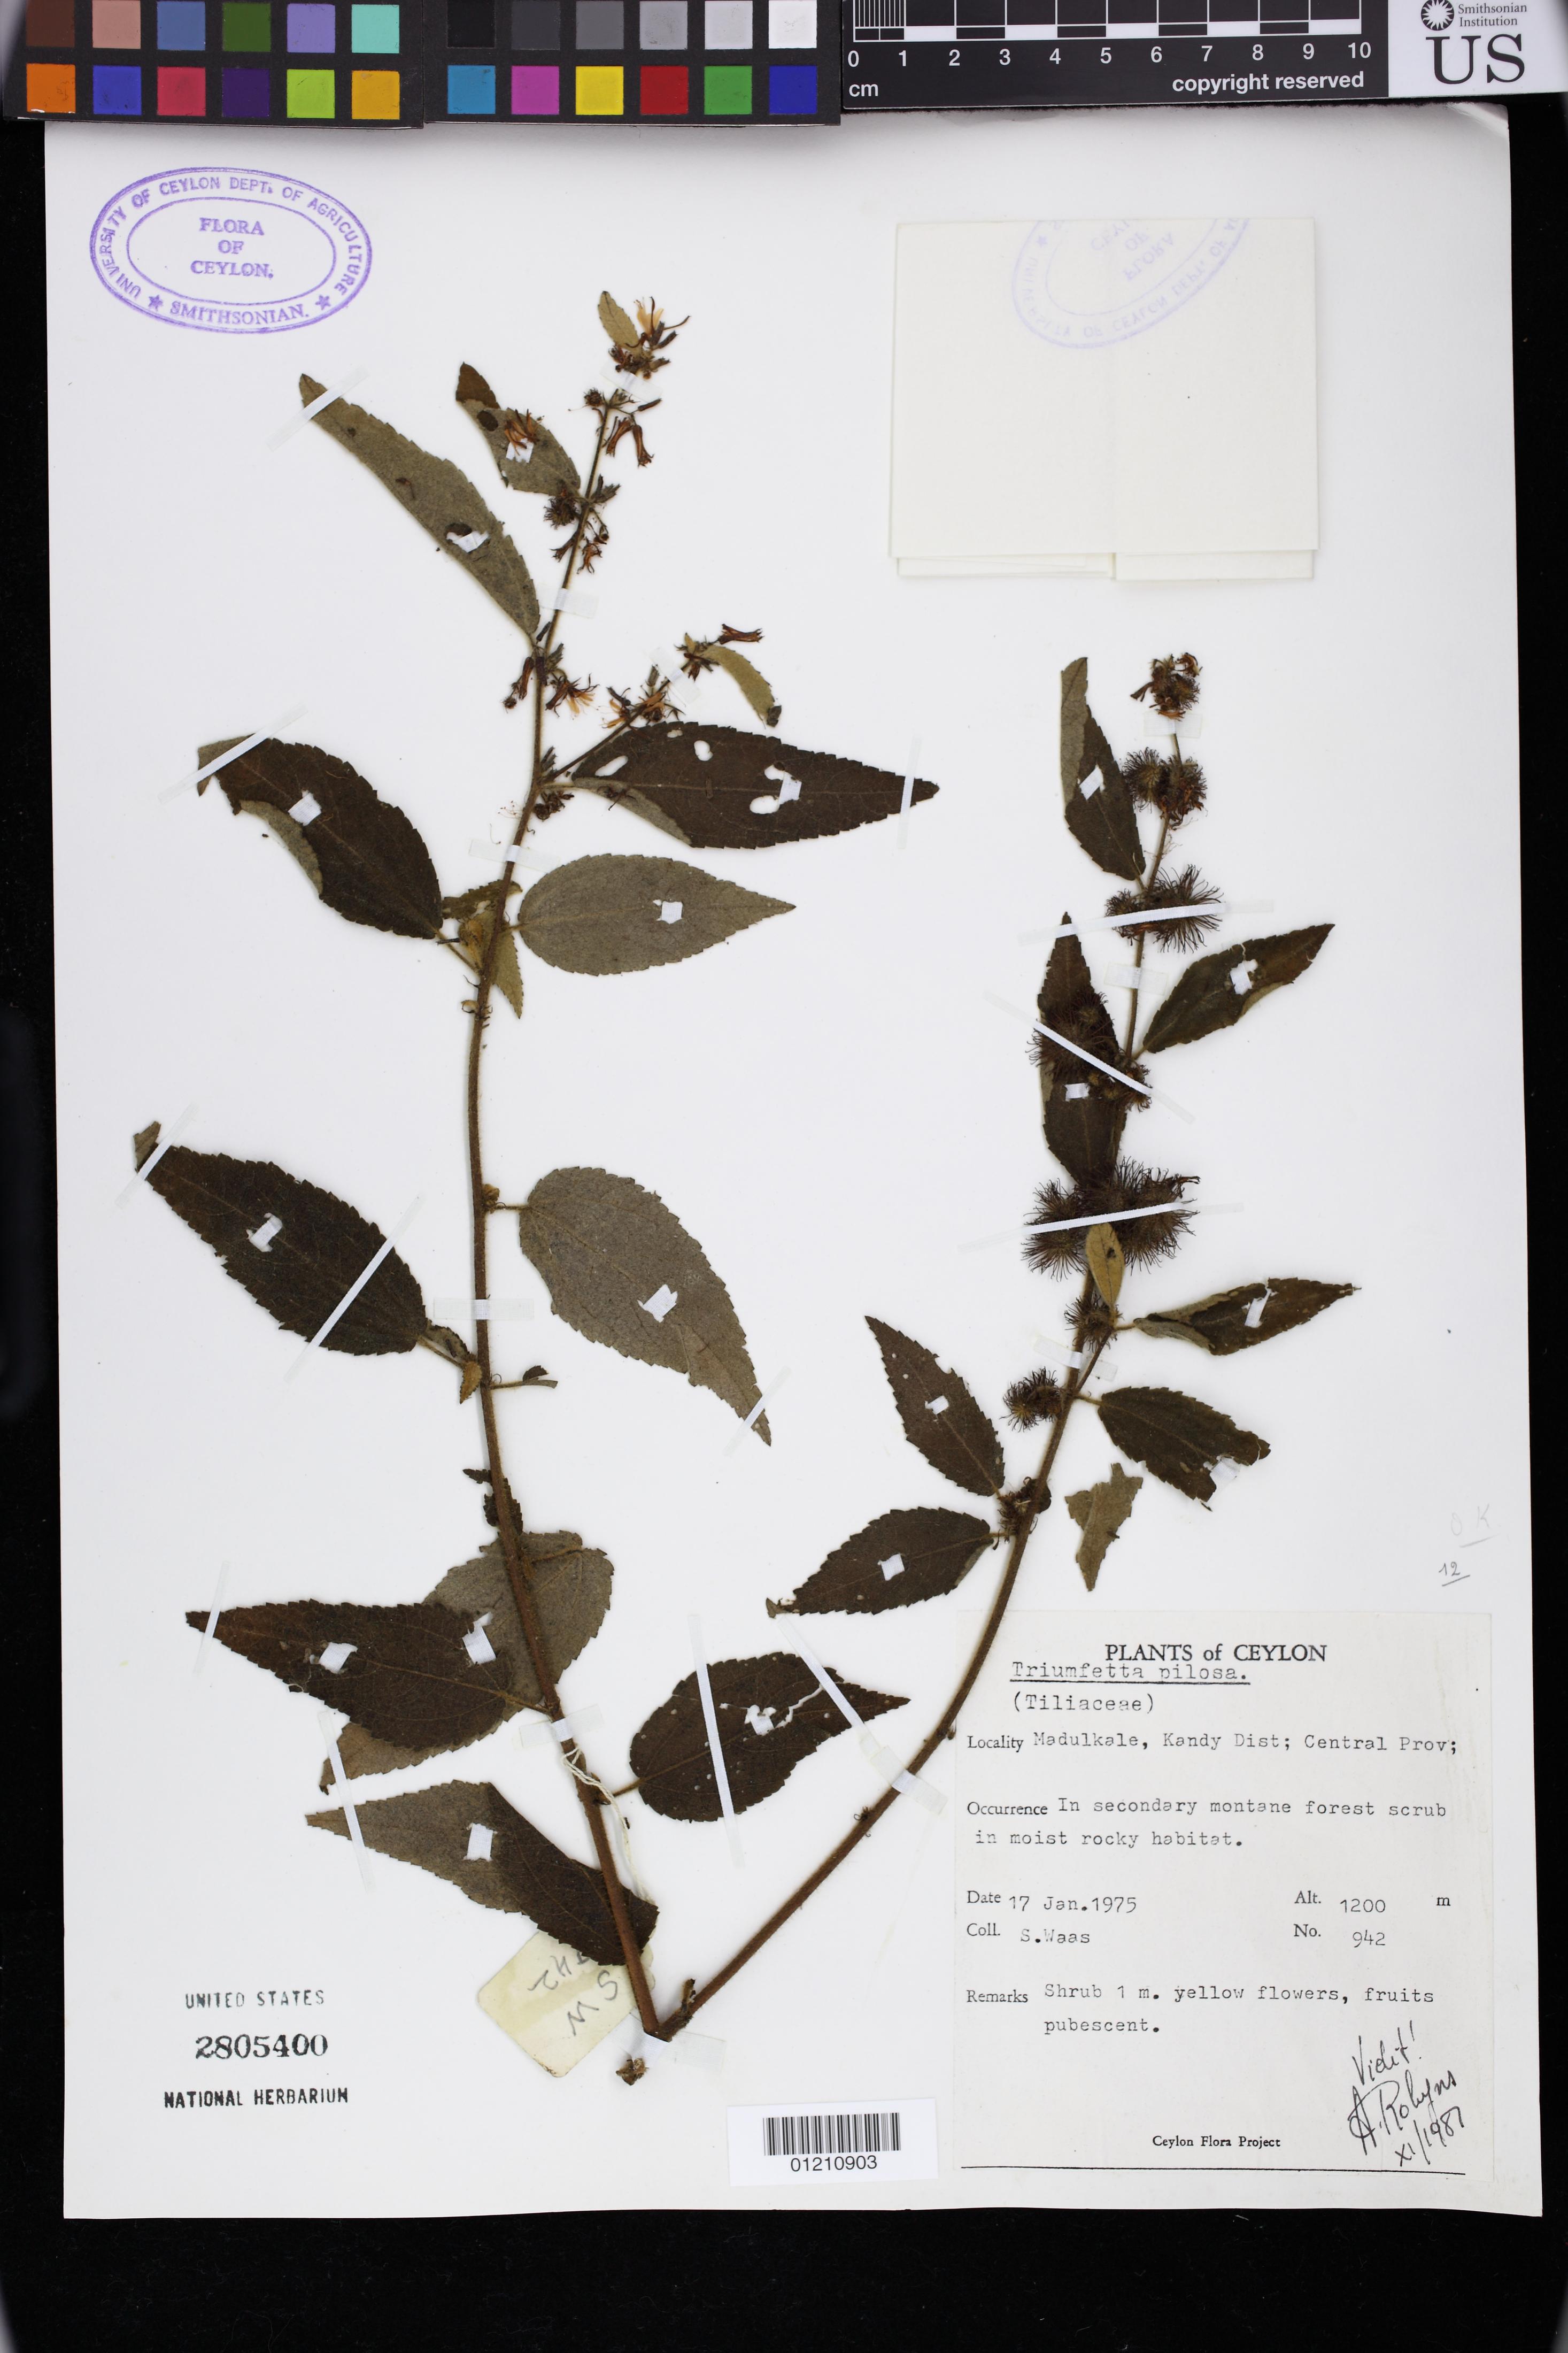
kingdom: Plantae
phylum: Tracheophyta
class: Magnoliopsida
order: Malvales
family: Malvaceae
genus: Triumfetta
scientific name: Triumfetta pilosa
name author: Roth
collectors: S. Waas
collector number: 942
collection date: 1975-01-17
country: Sri Lanka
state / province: Central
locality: Madulkale, Kandy Dist;Central Prov;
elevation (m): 1200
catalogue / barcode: US 2805400